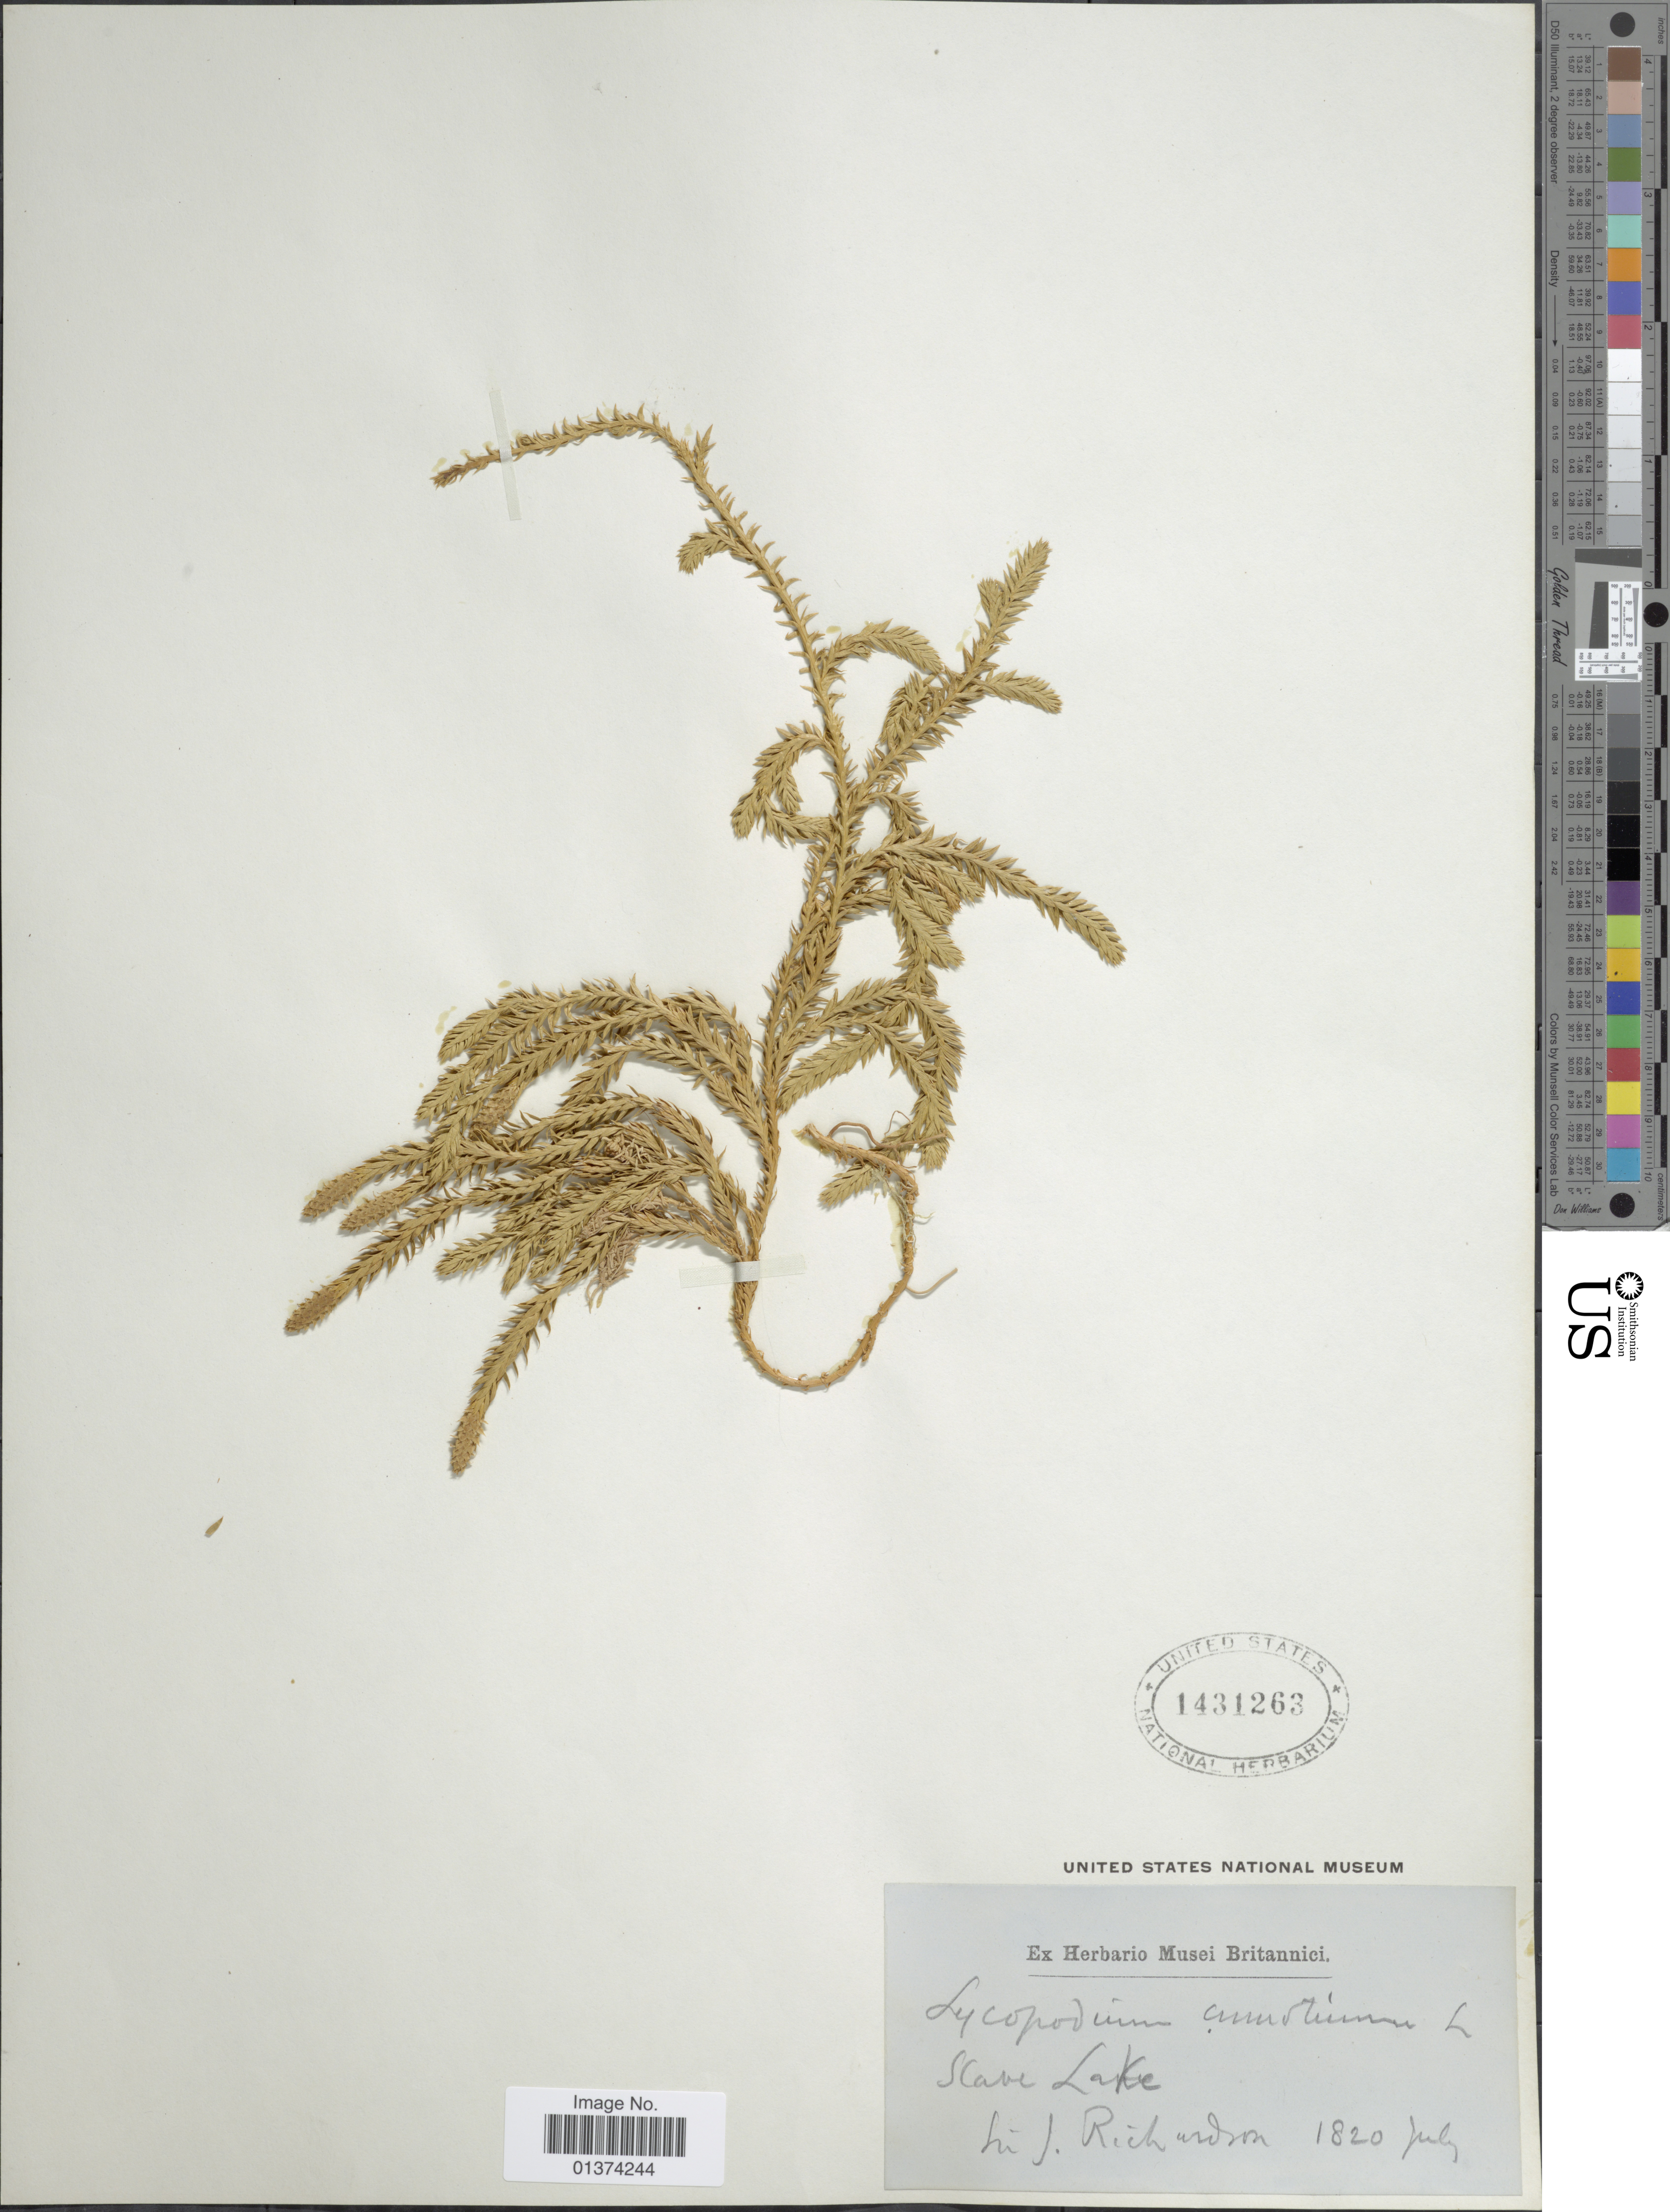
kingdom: Plantae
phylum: Tracheophyta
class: Lycopodiopsida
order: Lycopodiales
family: Lycopodiaceae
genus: Spinulum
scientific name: Spinulum annotinum subsp. annotinum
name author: (L.) A. Haines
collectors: J. Richardson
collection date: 1820-07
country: Canada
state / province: Alberta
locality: Slave Lake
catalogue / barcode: US 1431263